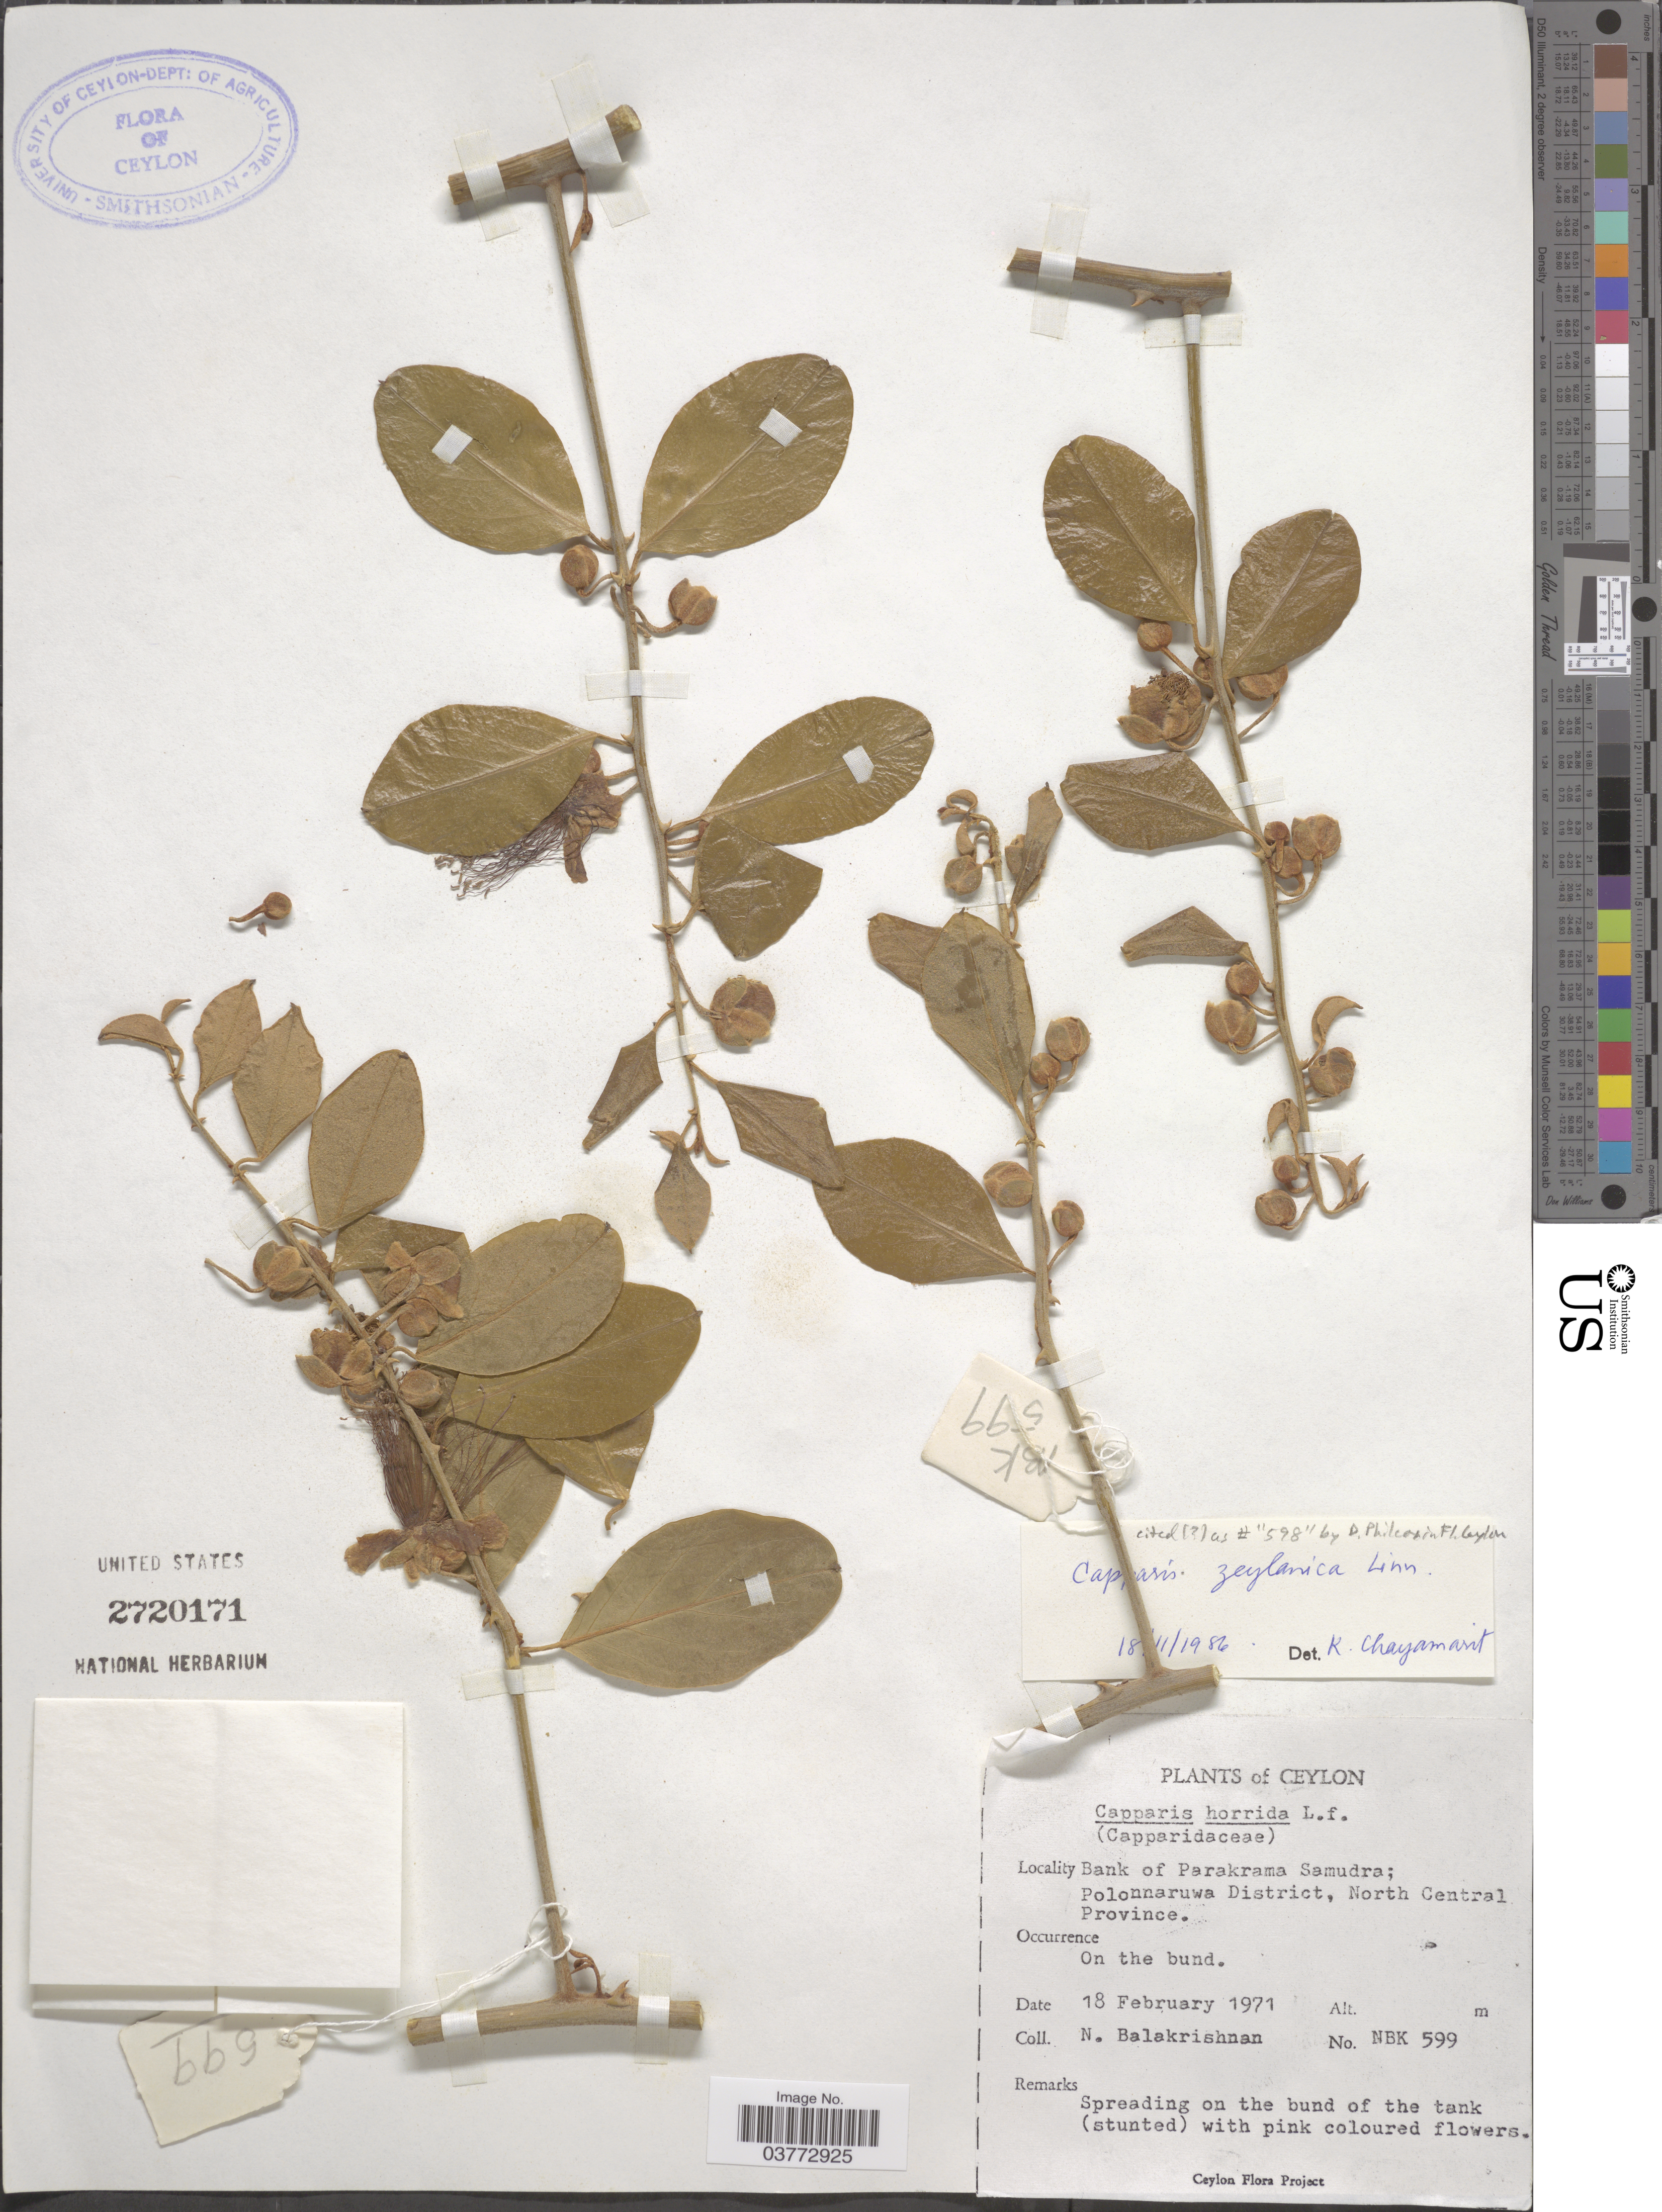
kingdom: Plantae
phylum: Tracheophyta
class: Magnoliopsida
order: Brassicales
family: Capparaceae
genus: Capparis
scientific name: Capparis zeylanica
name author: L.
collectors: N. Balakrishnan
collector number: NBK599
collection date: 1971-02-18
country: Sri Lanka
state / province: North Central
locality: Ceylon. Bank of Parakrama Samudra; Polonnaruwa District.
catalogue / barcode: US 2720171